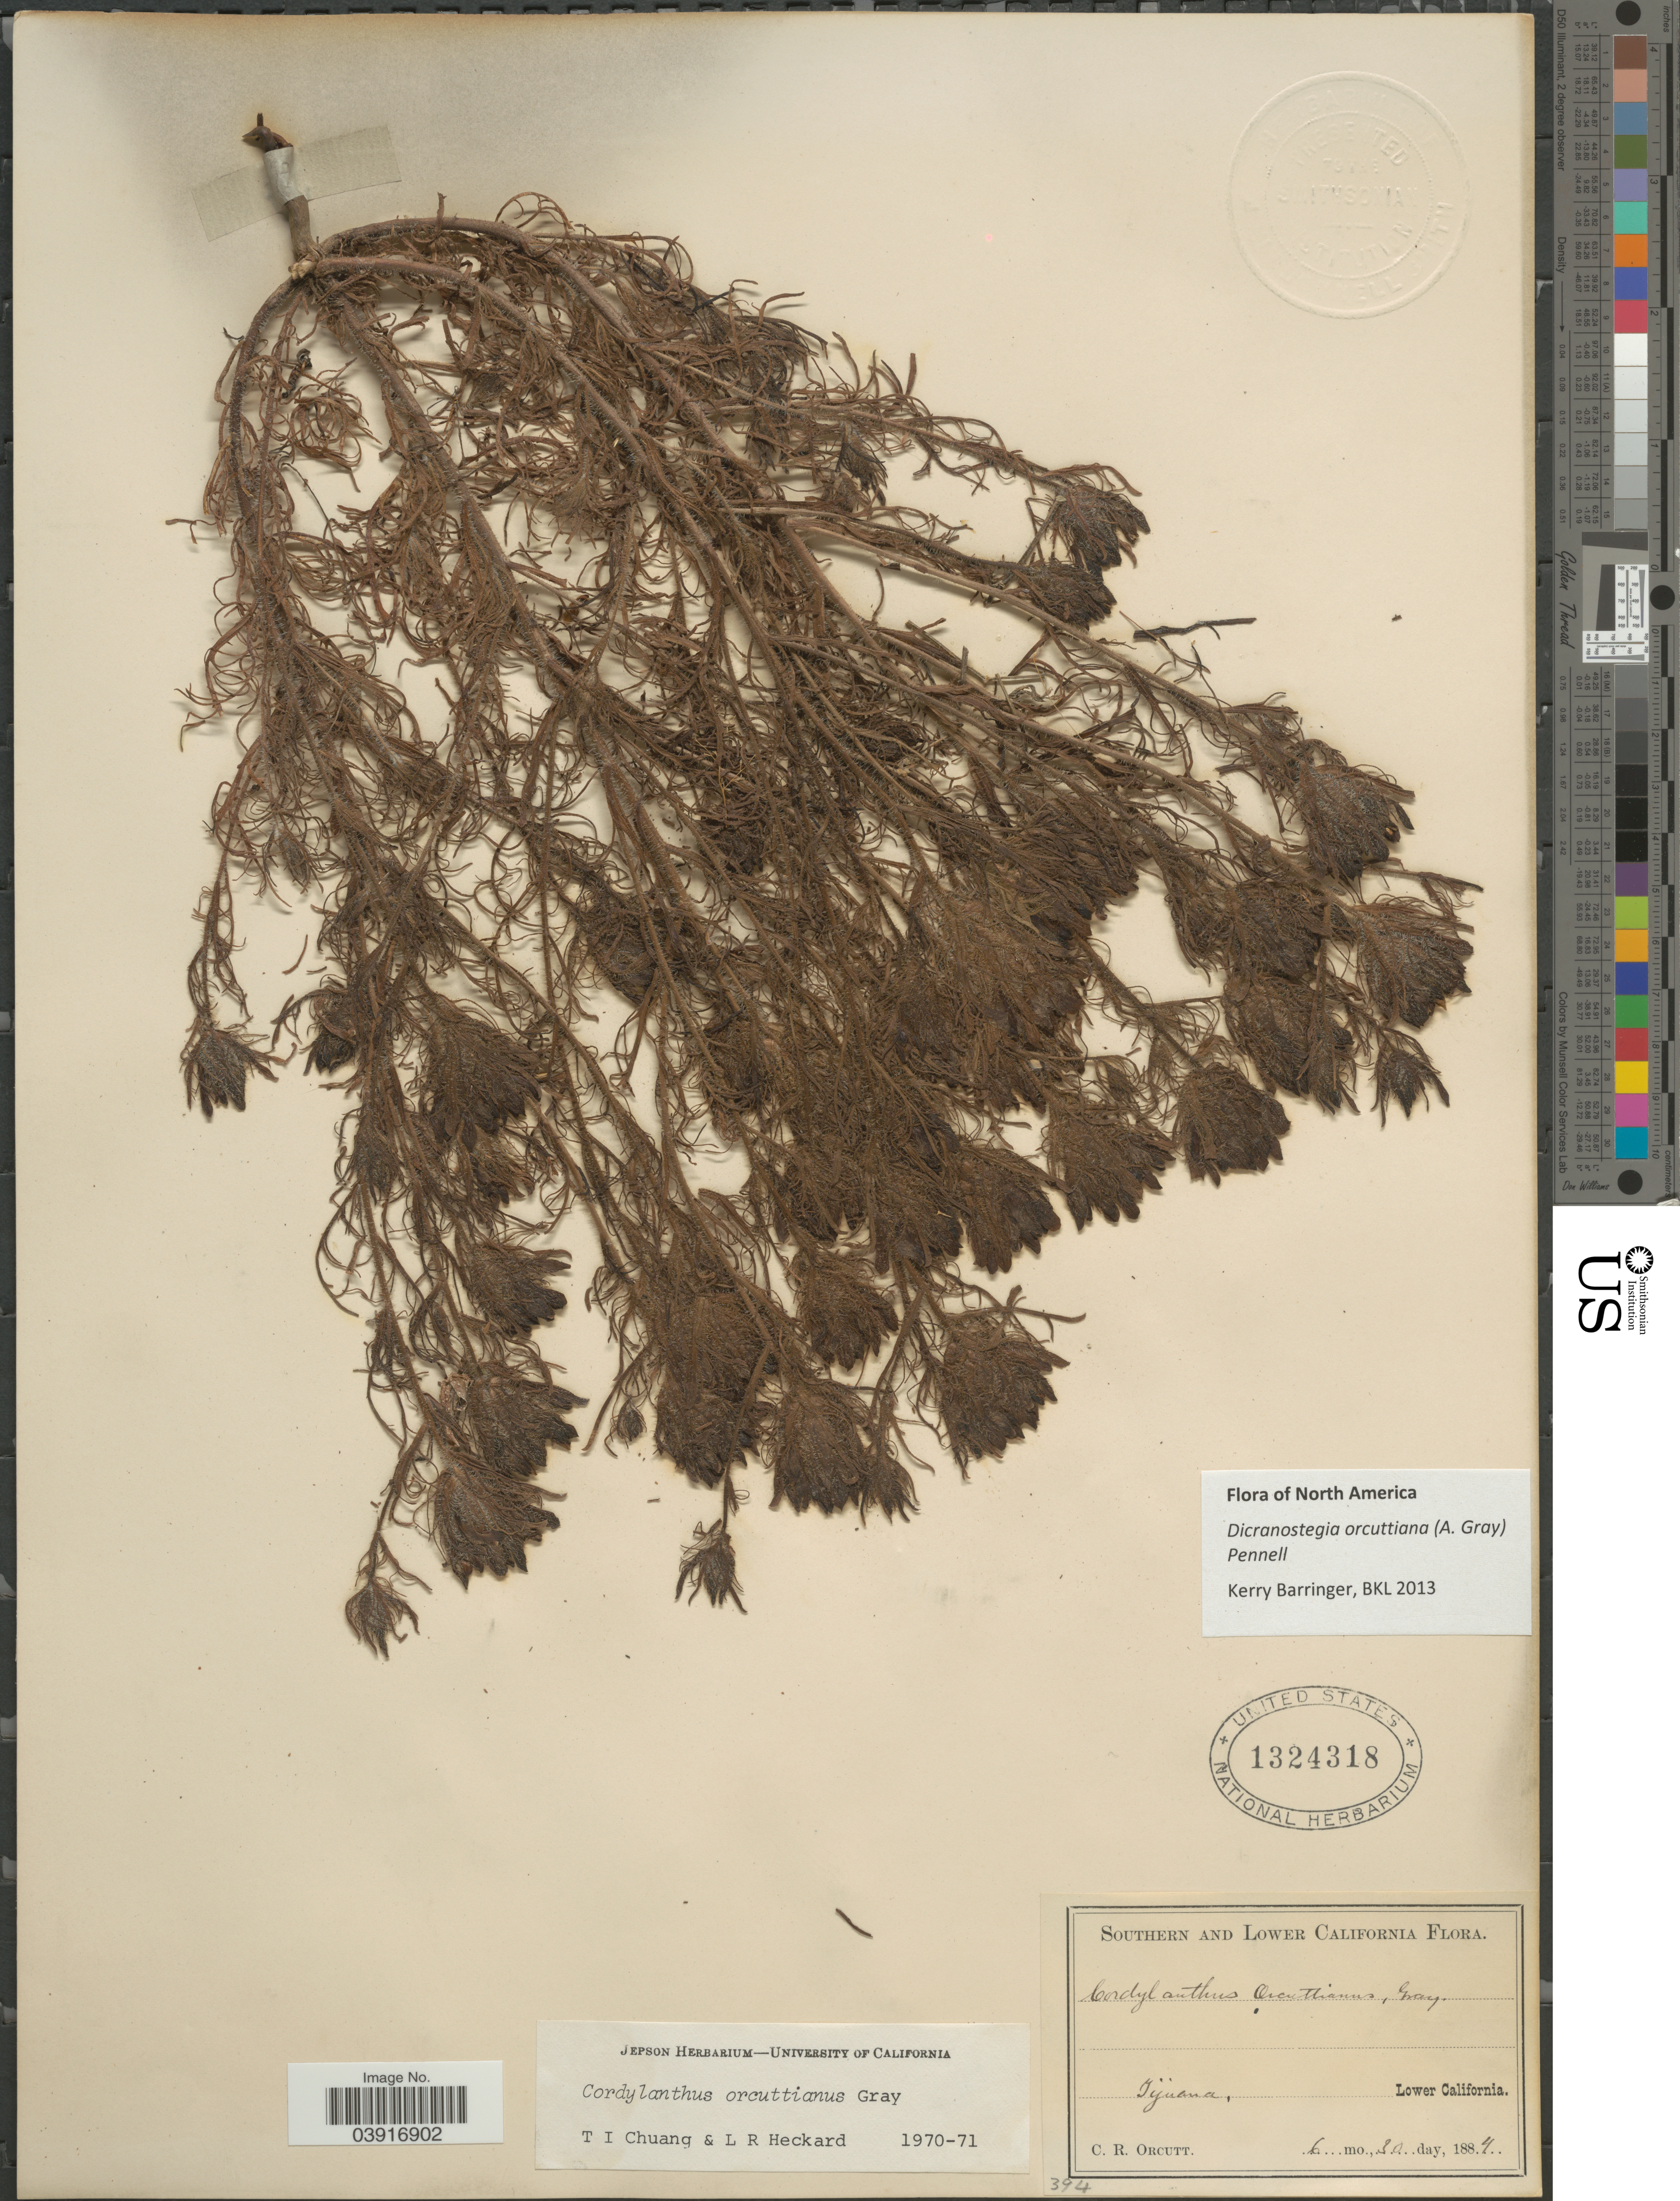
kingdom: Plantae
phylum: Tracheophyta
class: Magnoliopsida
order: Lamiales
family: Orobanchaceae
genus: Dicranostegia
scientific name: Dicranostegia orcuttiana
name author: (A. Gray) Pennell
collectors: C. R. Orcutt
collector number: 394?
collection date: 1884-06-30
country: Mexico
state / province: Baja California Norte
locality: Tijuana, Lower California.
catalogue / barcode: US 1324318